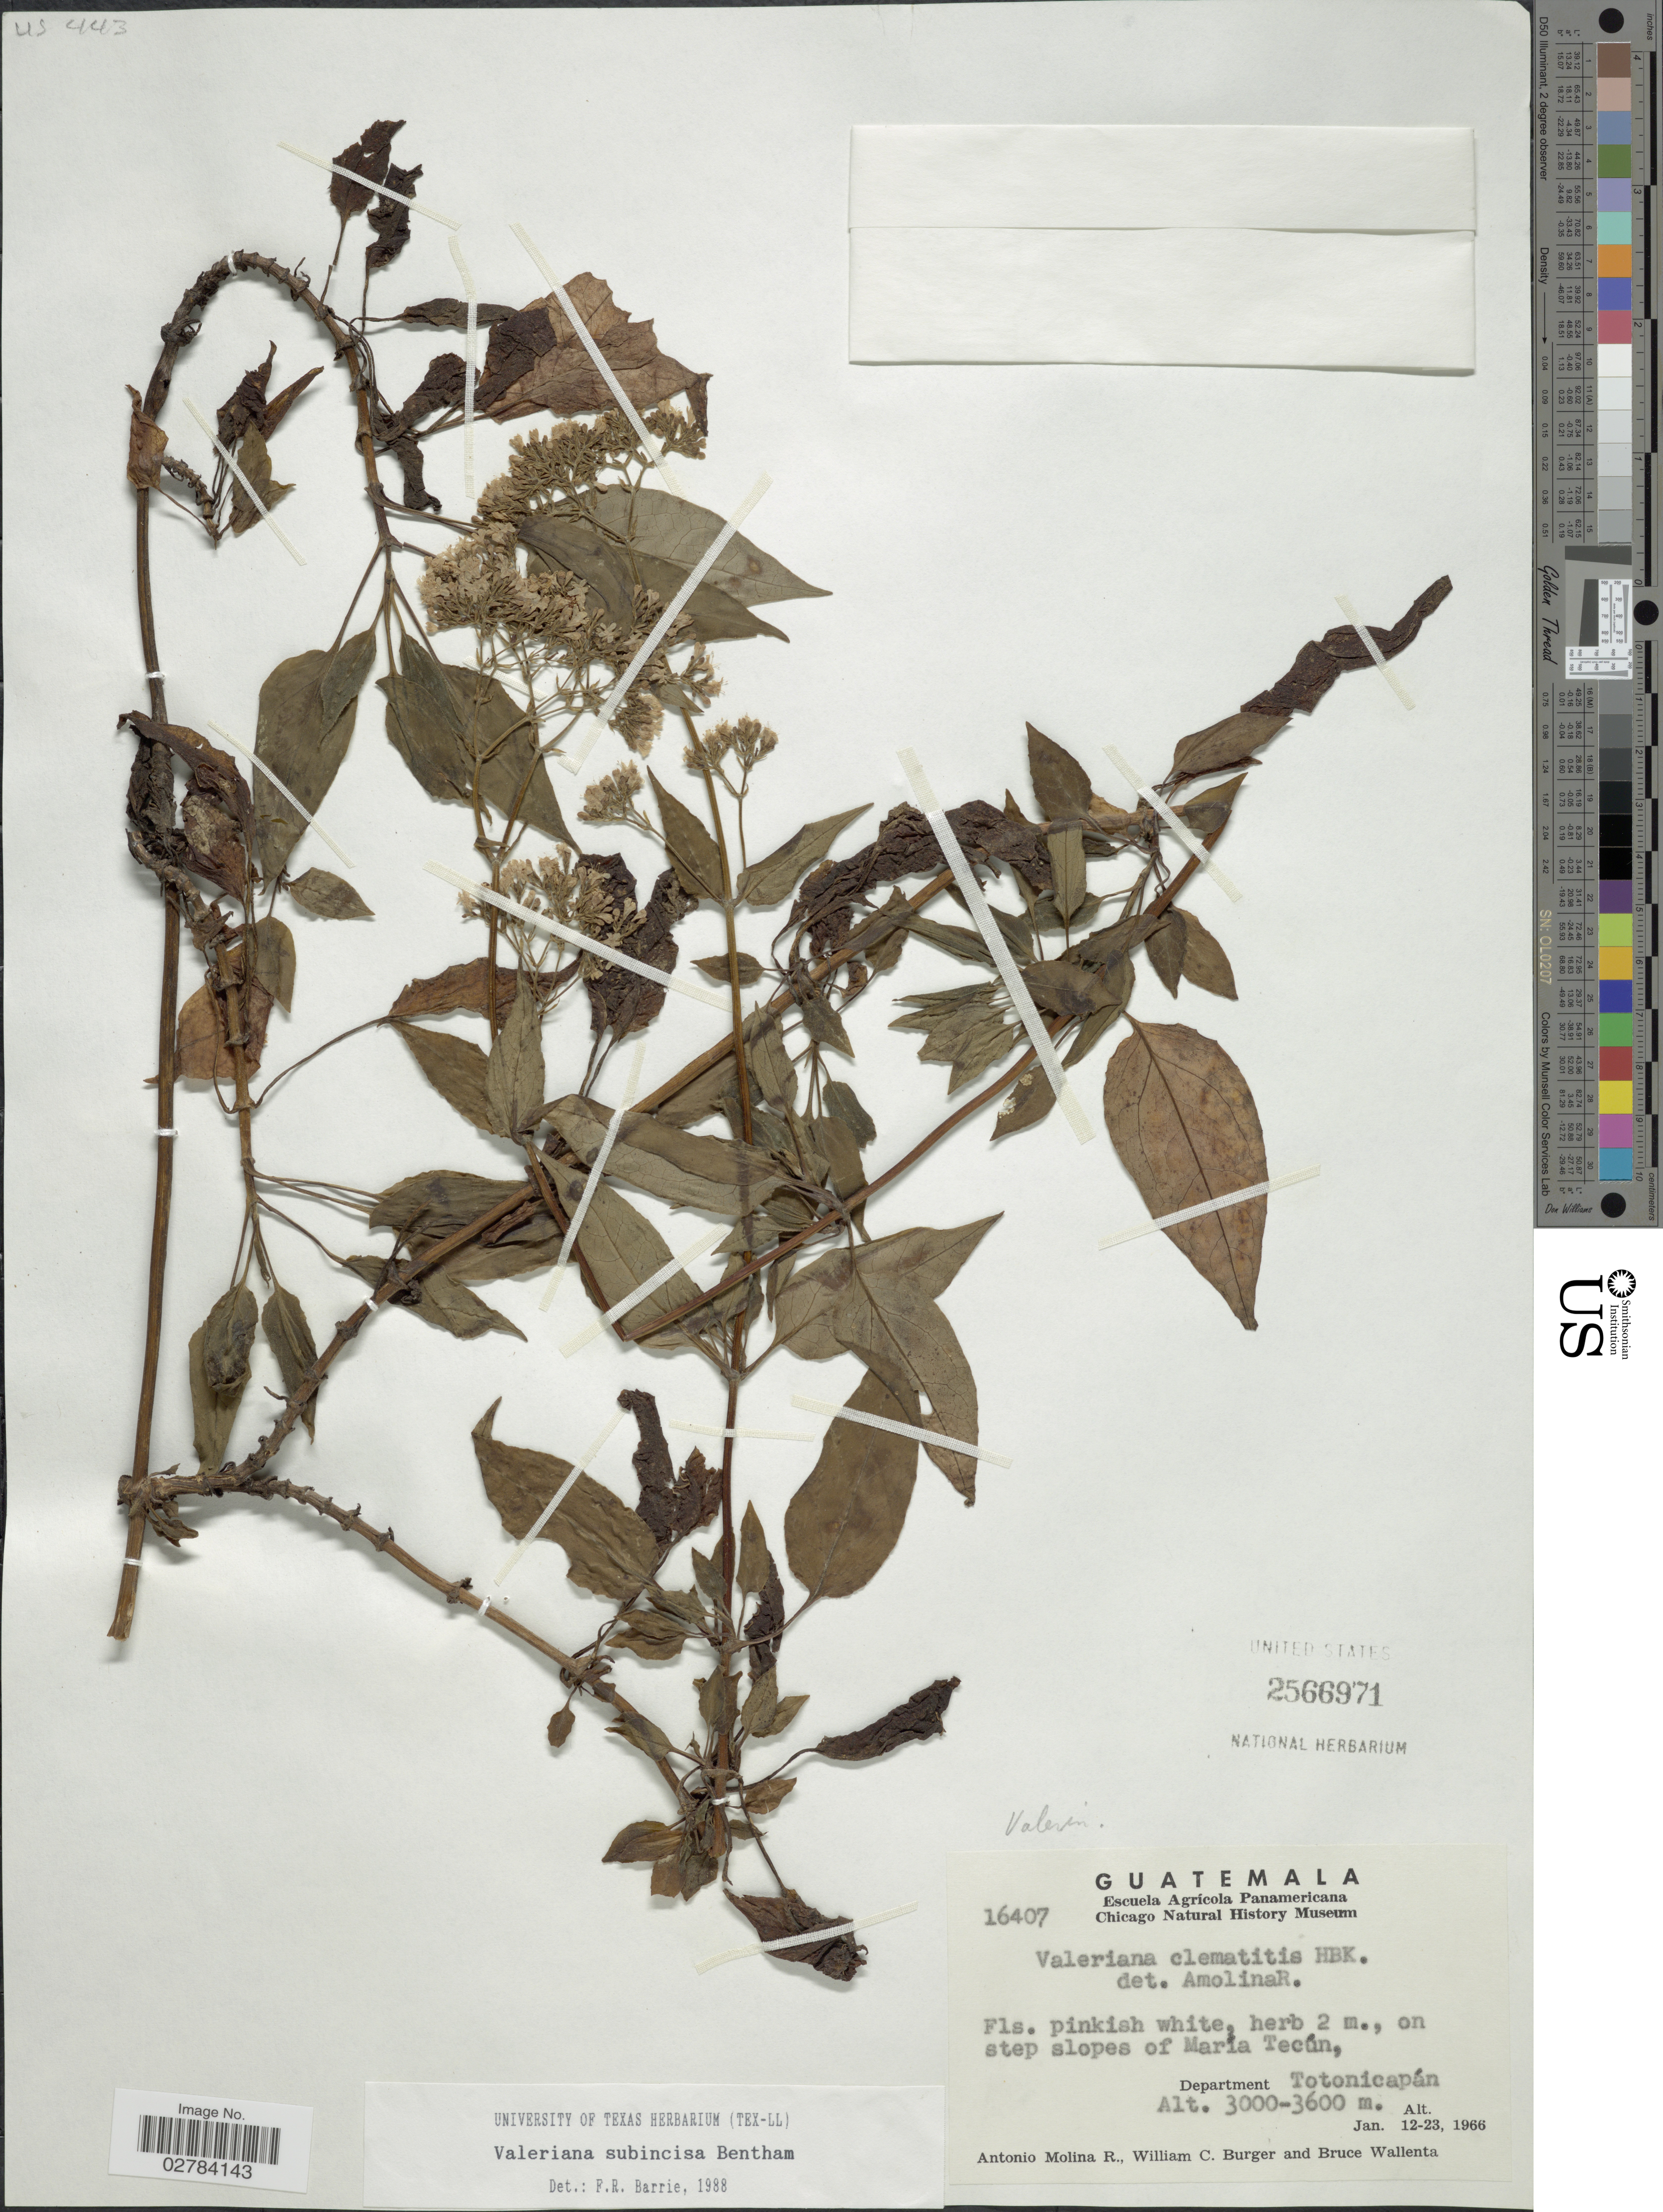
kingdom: Plantae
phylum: Tracheophyta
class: Magnoliopsida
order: Dipsacales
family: Caprifoliaceae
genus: Valeriana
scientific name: Valeriana subincisa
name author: Benth.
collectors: A. Molina R., W. Burger & B. Wallenta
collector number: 16407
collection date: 1966-01-12/1966-01-23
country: Guatemala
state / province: Totonicapan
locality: On step slopes of María Tecún, Department Totonicapán.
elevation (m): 3000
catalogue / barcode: US 2566971